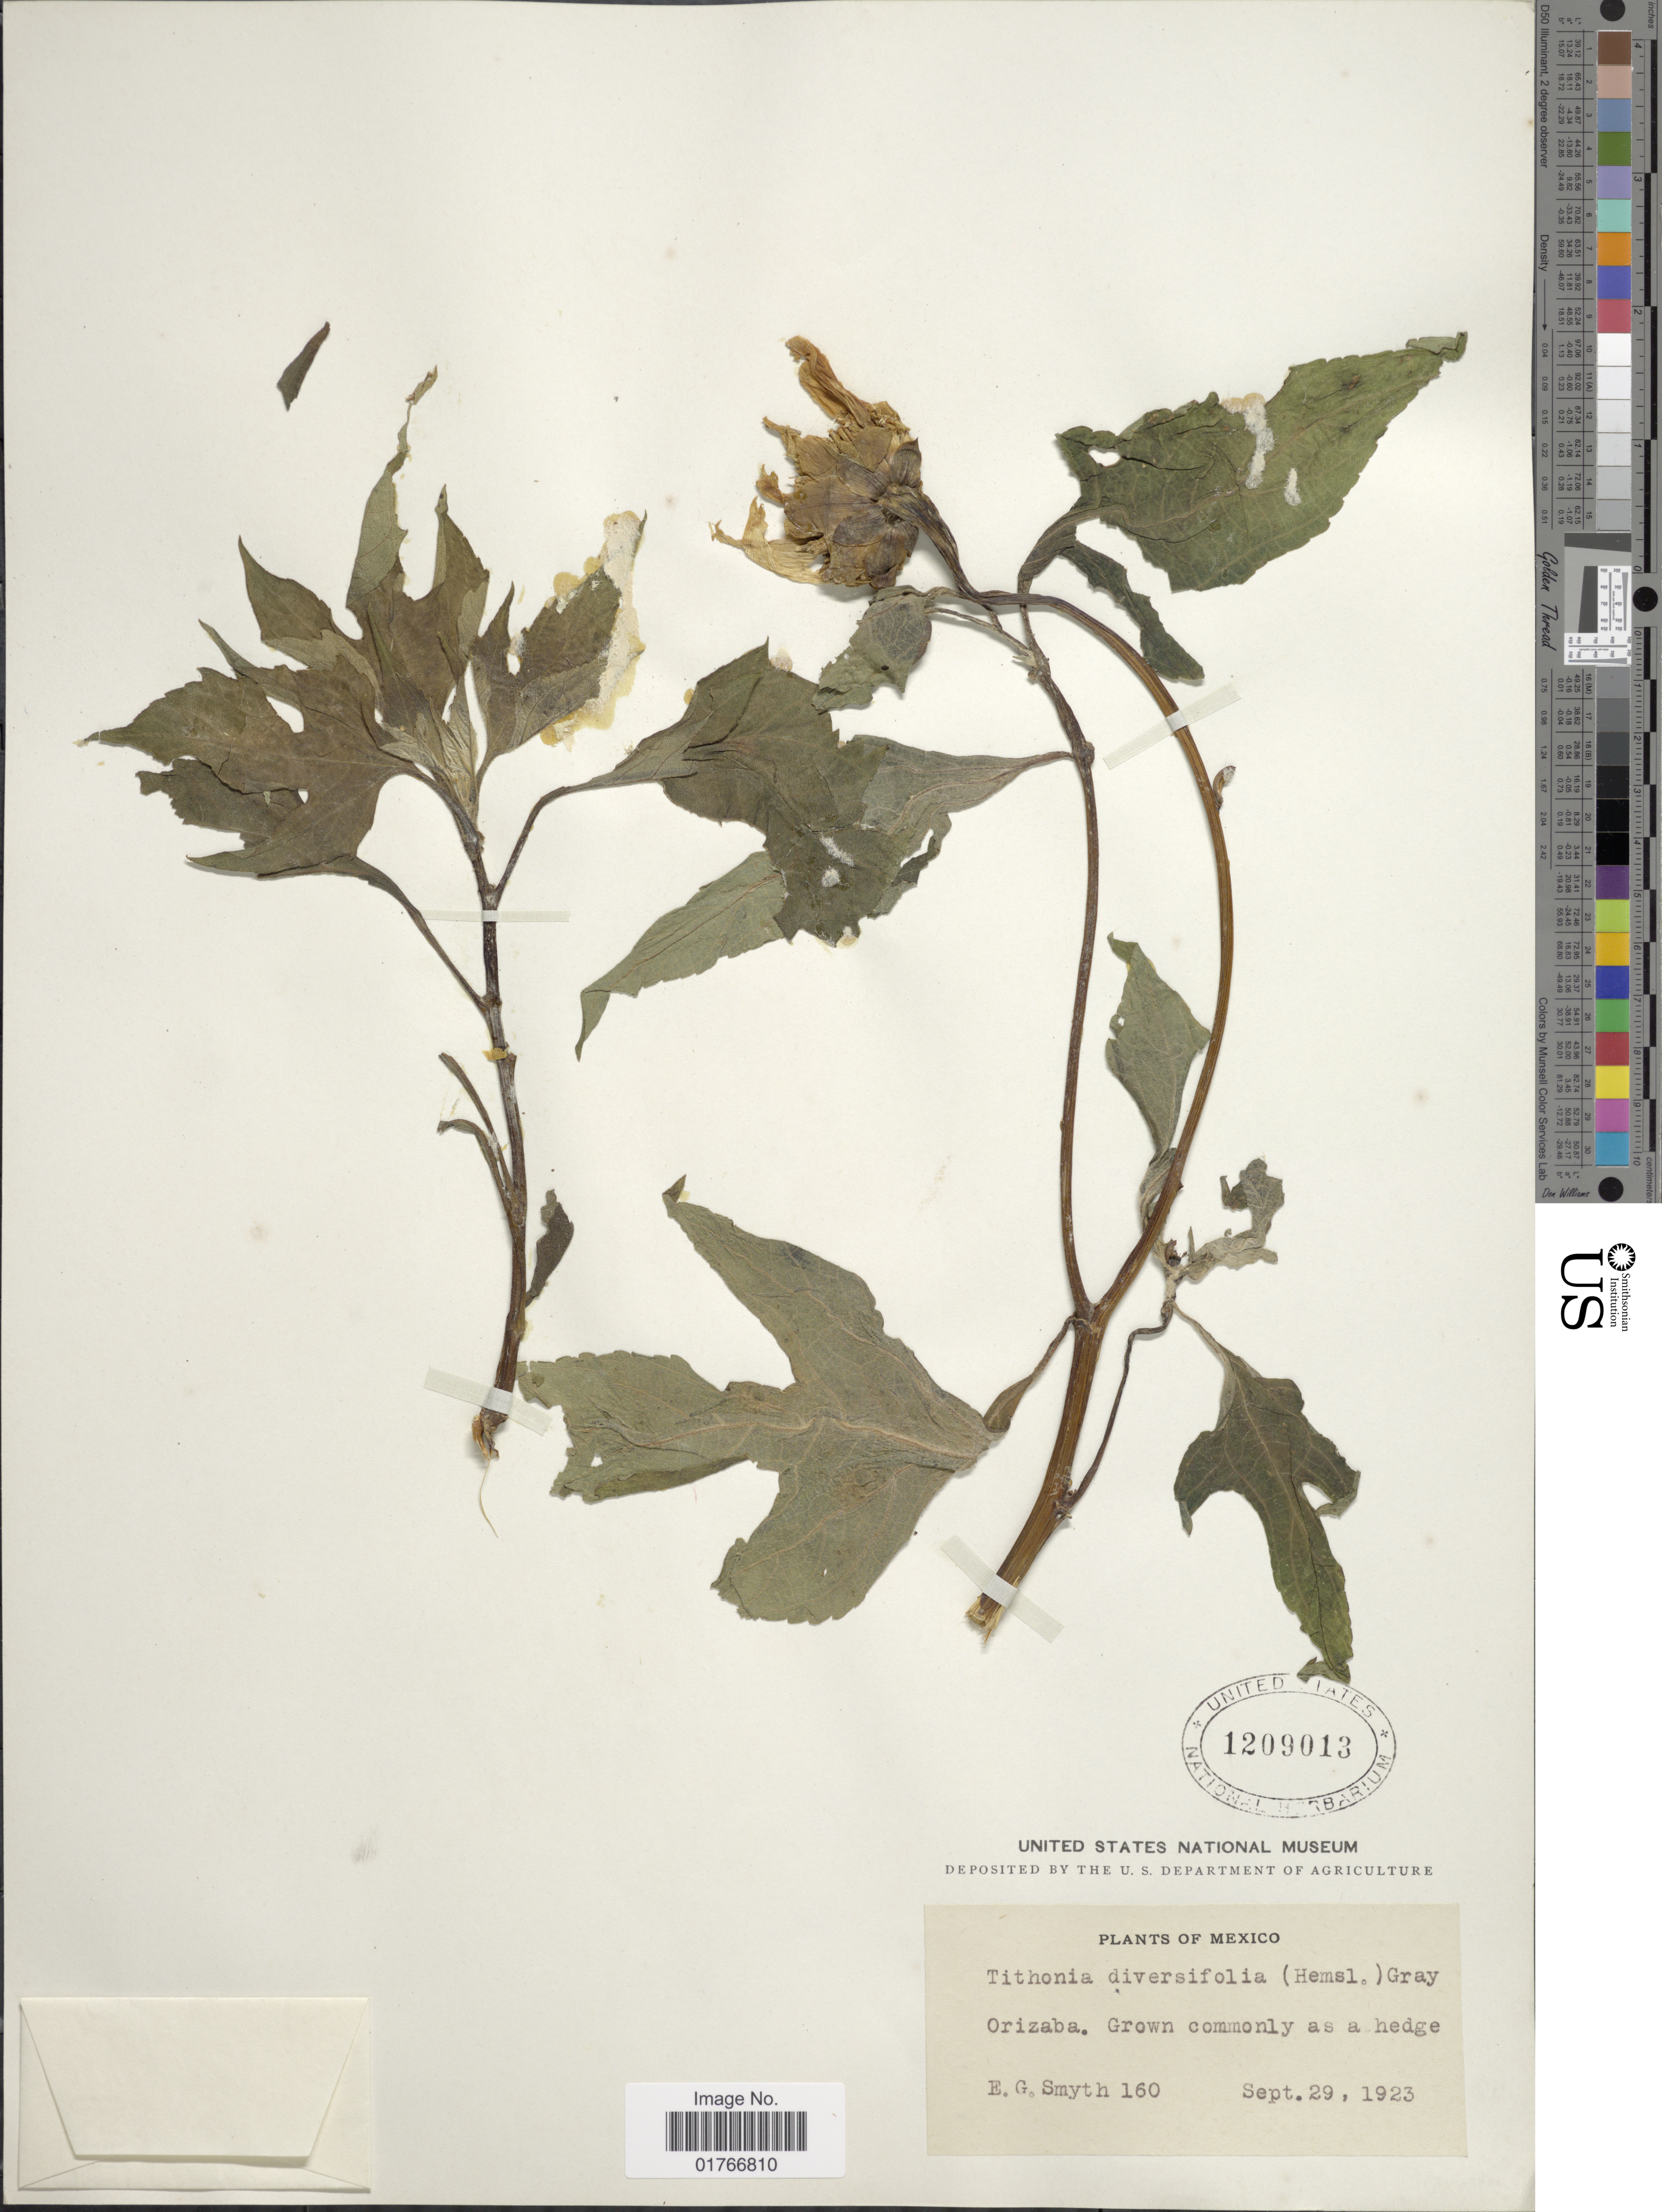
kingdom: Plantae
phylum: Tracheophyta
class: Magnoliopsida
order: Asterales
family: Asteraceae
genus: Tithonia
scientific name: Tithonia diversifolia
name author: (Hemsl.) A. Gray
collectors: E. Smyth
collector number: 160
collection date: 1923-09-29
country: Mexico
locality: Orizaba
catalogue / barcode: US 1209013